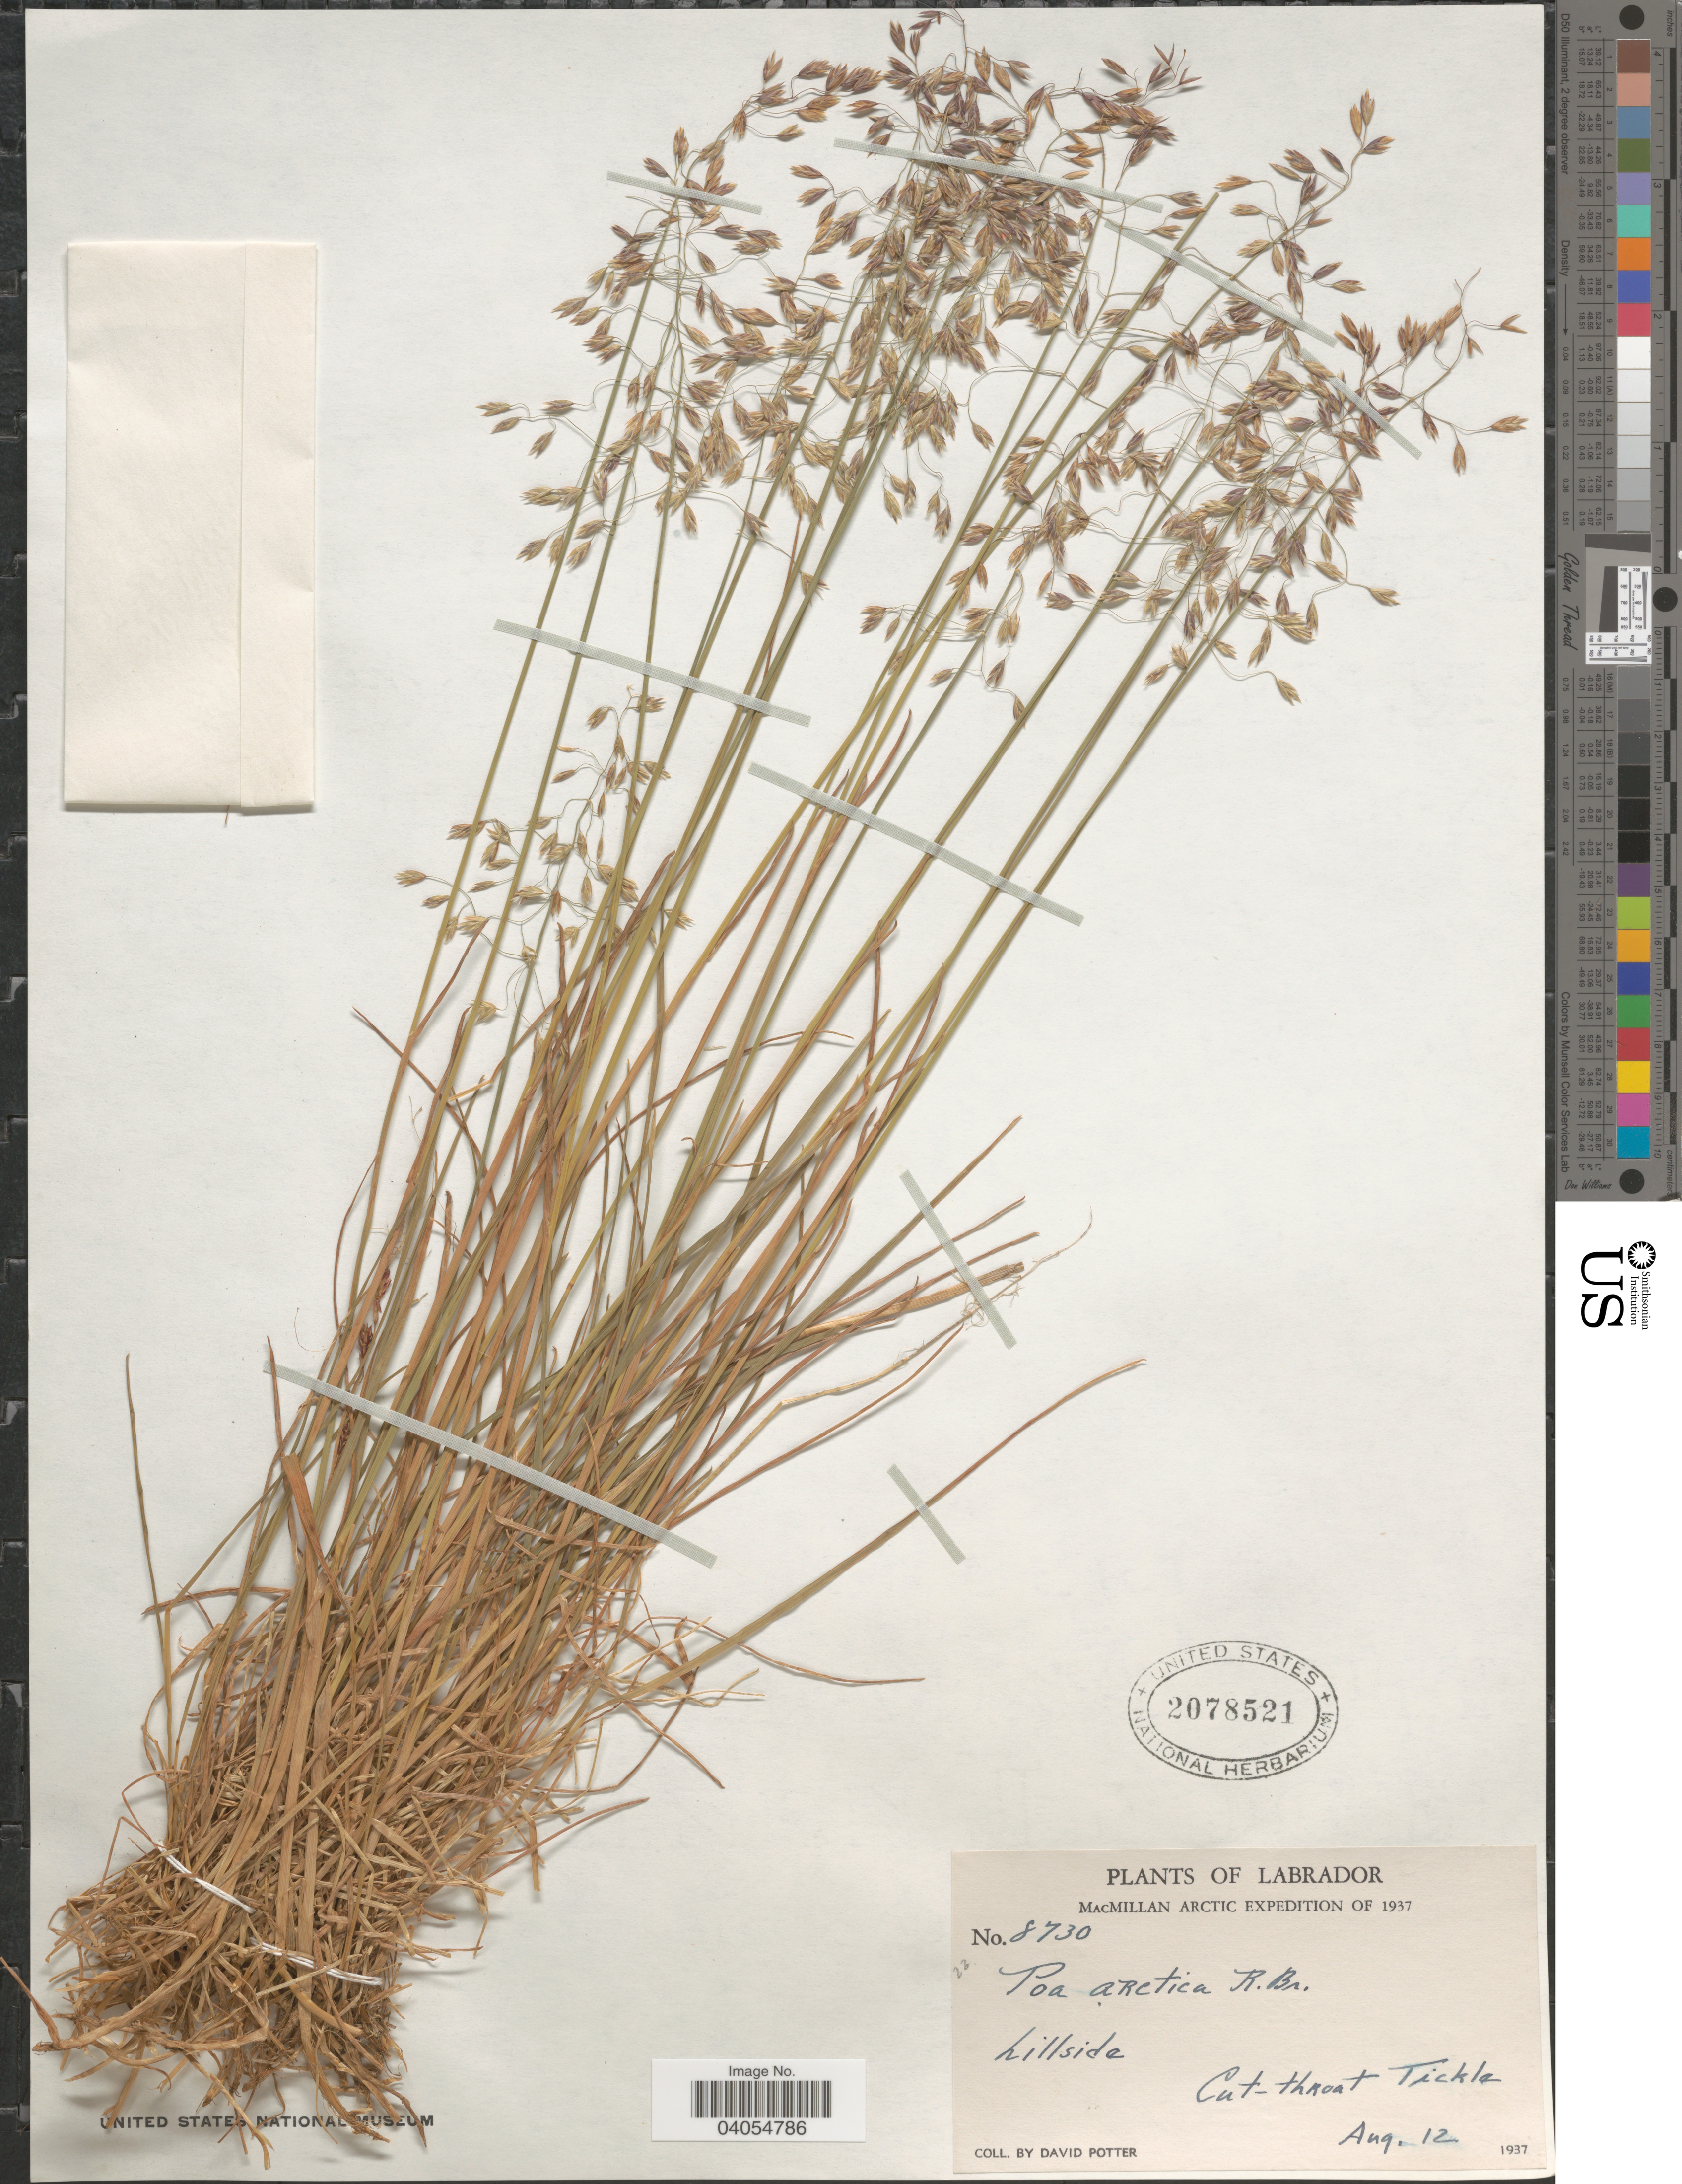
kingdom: Plantae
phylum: Tracheophyta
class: Liliopsida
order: Poales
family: Poaceae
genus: Poa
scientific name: Poa arctica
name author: R. Br.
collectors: D. Potter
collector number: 8730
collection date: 1937-08-12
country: Canada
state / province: Newfoundland and Labrador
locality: Labrador. Cut-throat Tickle.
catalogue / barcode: US 2078521